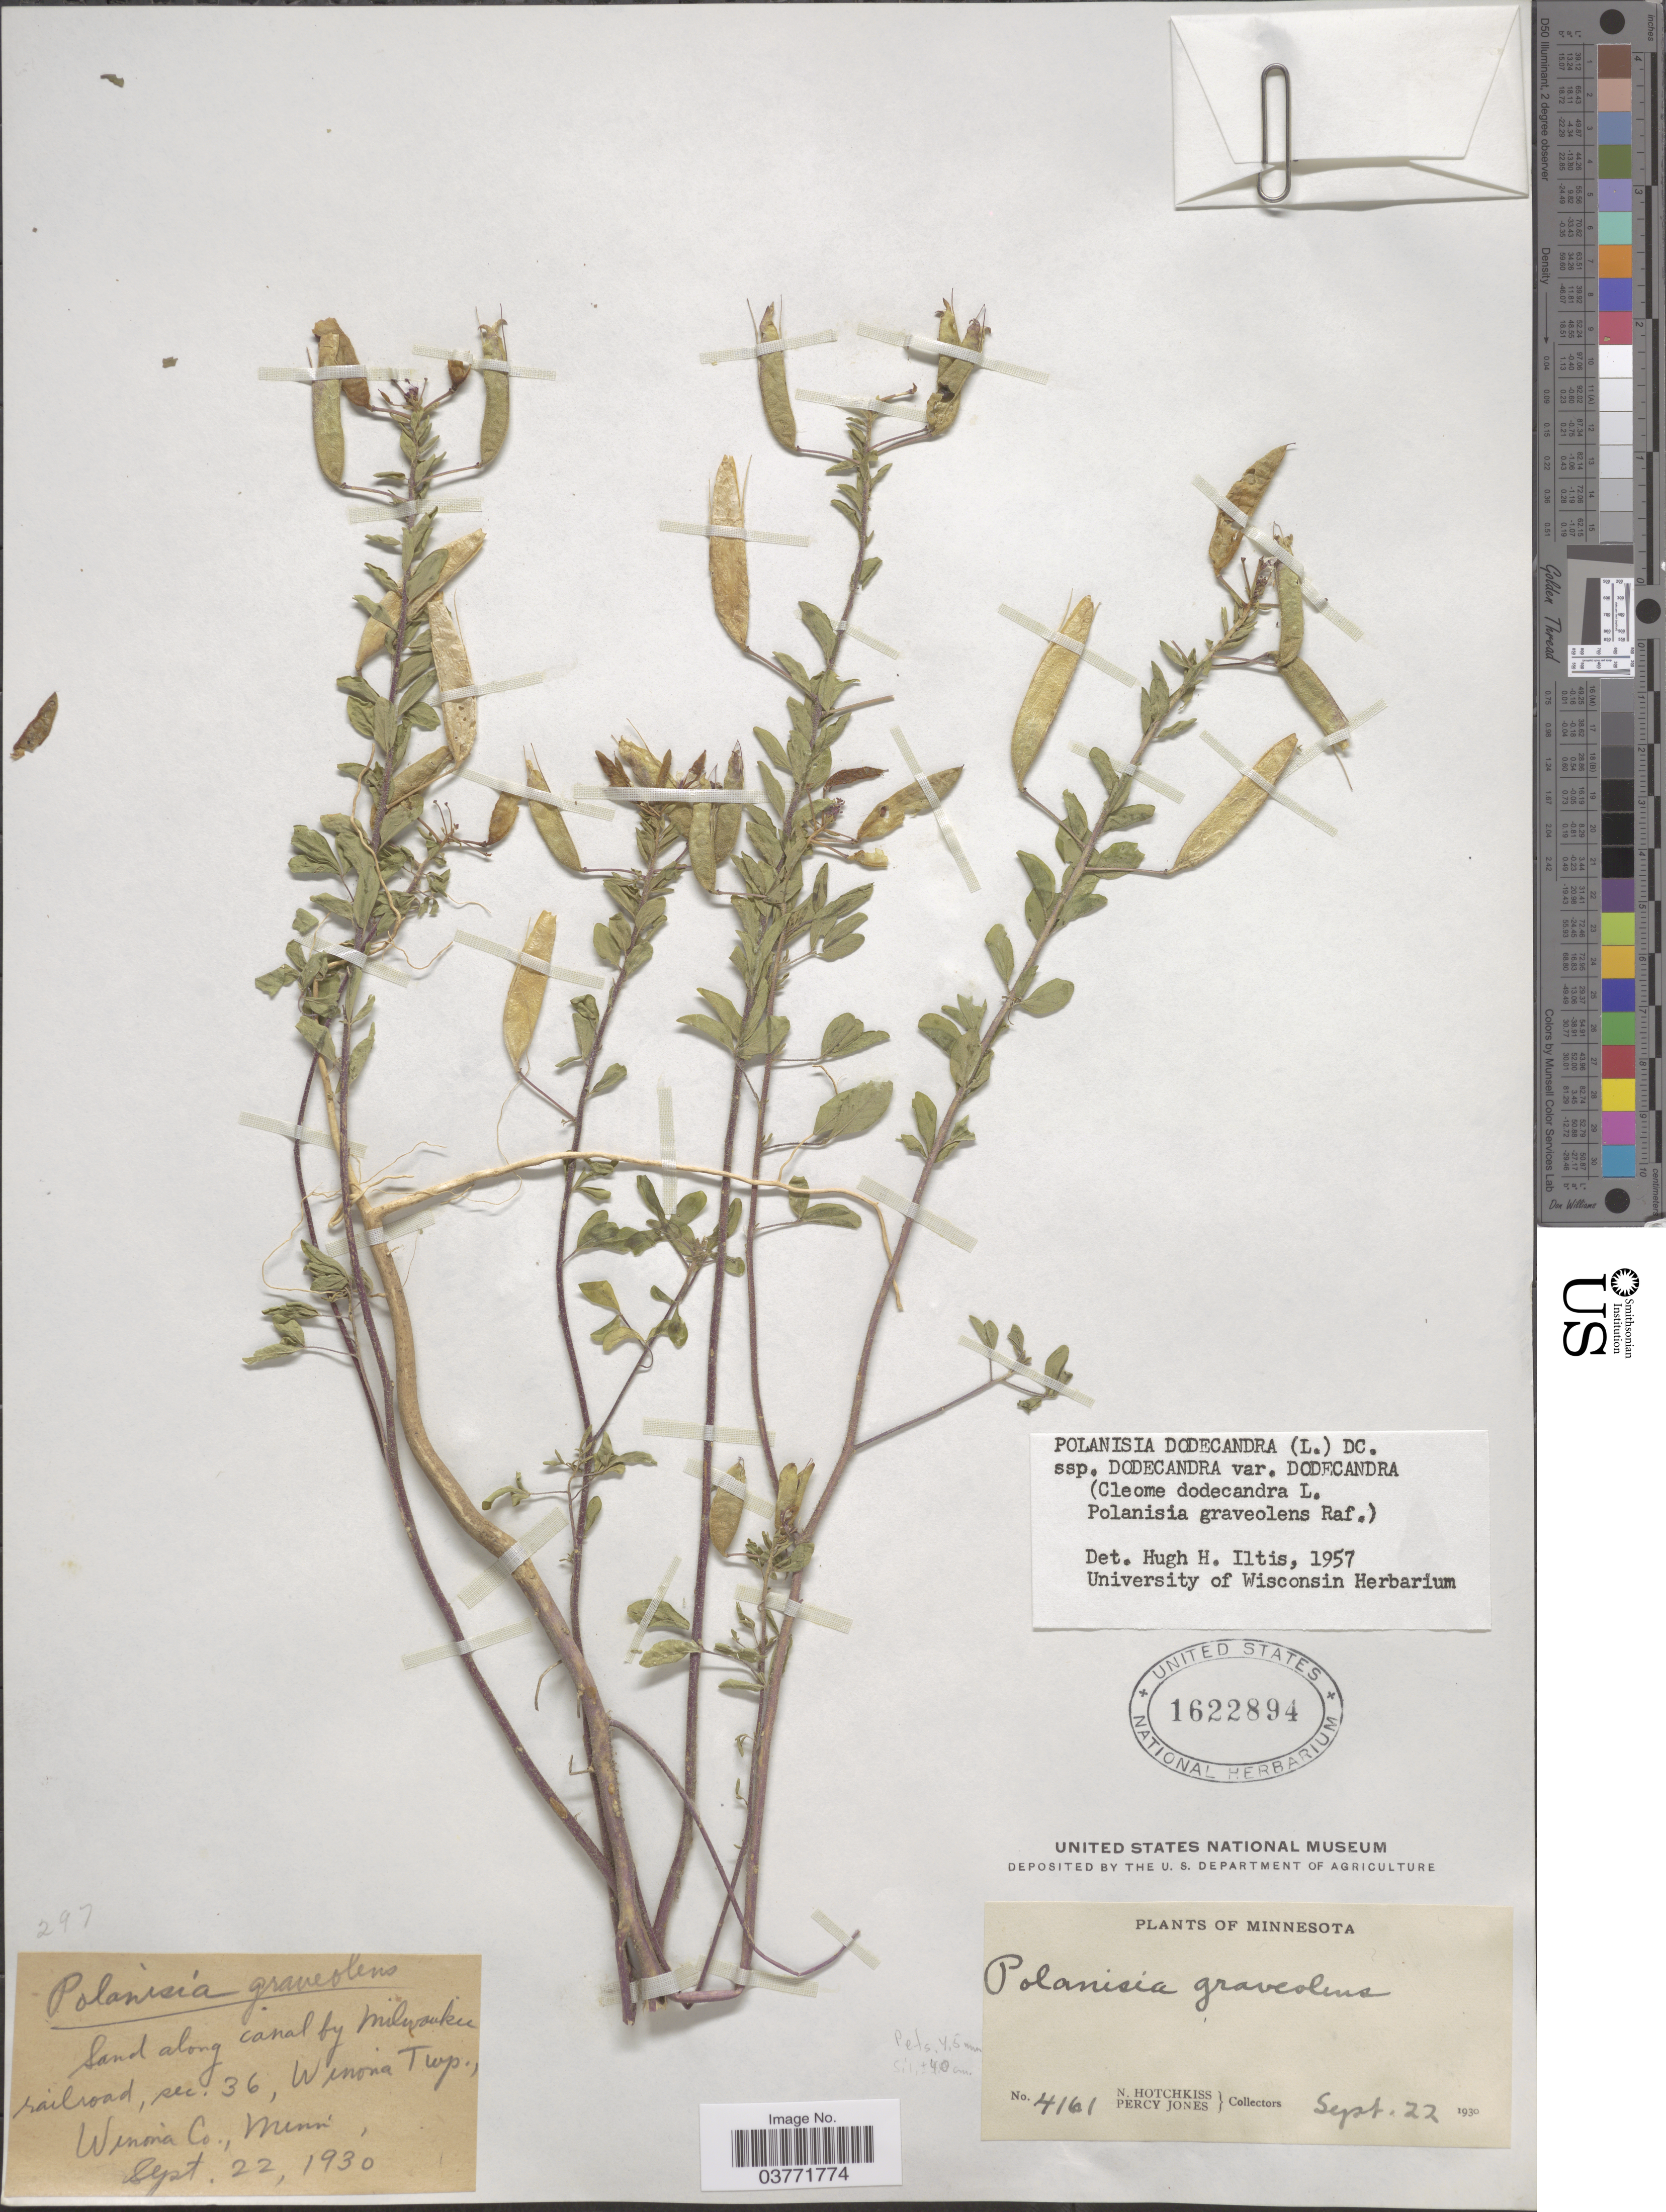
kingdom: Plantae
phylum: Tracheophyta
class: Magnoliopsida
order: Brassicales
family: Cleomaceae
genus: Polanisia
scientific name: Polanisia dodecandra subsp. dodecandra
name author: (L.) DC.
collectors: N. Hotchkiss & P. Jones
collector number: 4161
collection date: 1930-09-22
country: United States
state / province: Minnesota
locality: Sand along canal by Milwaukee railroad, sec. 36, Winona Twp., Winona Co.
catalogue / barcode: US 1622894